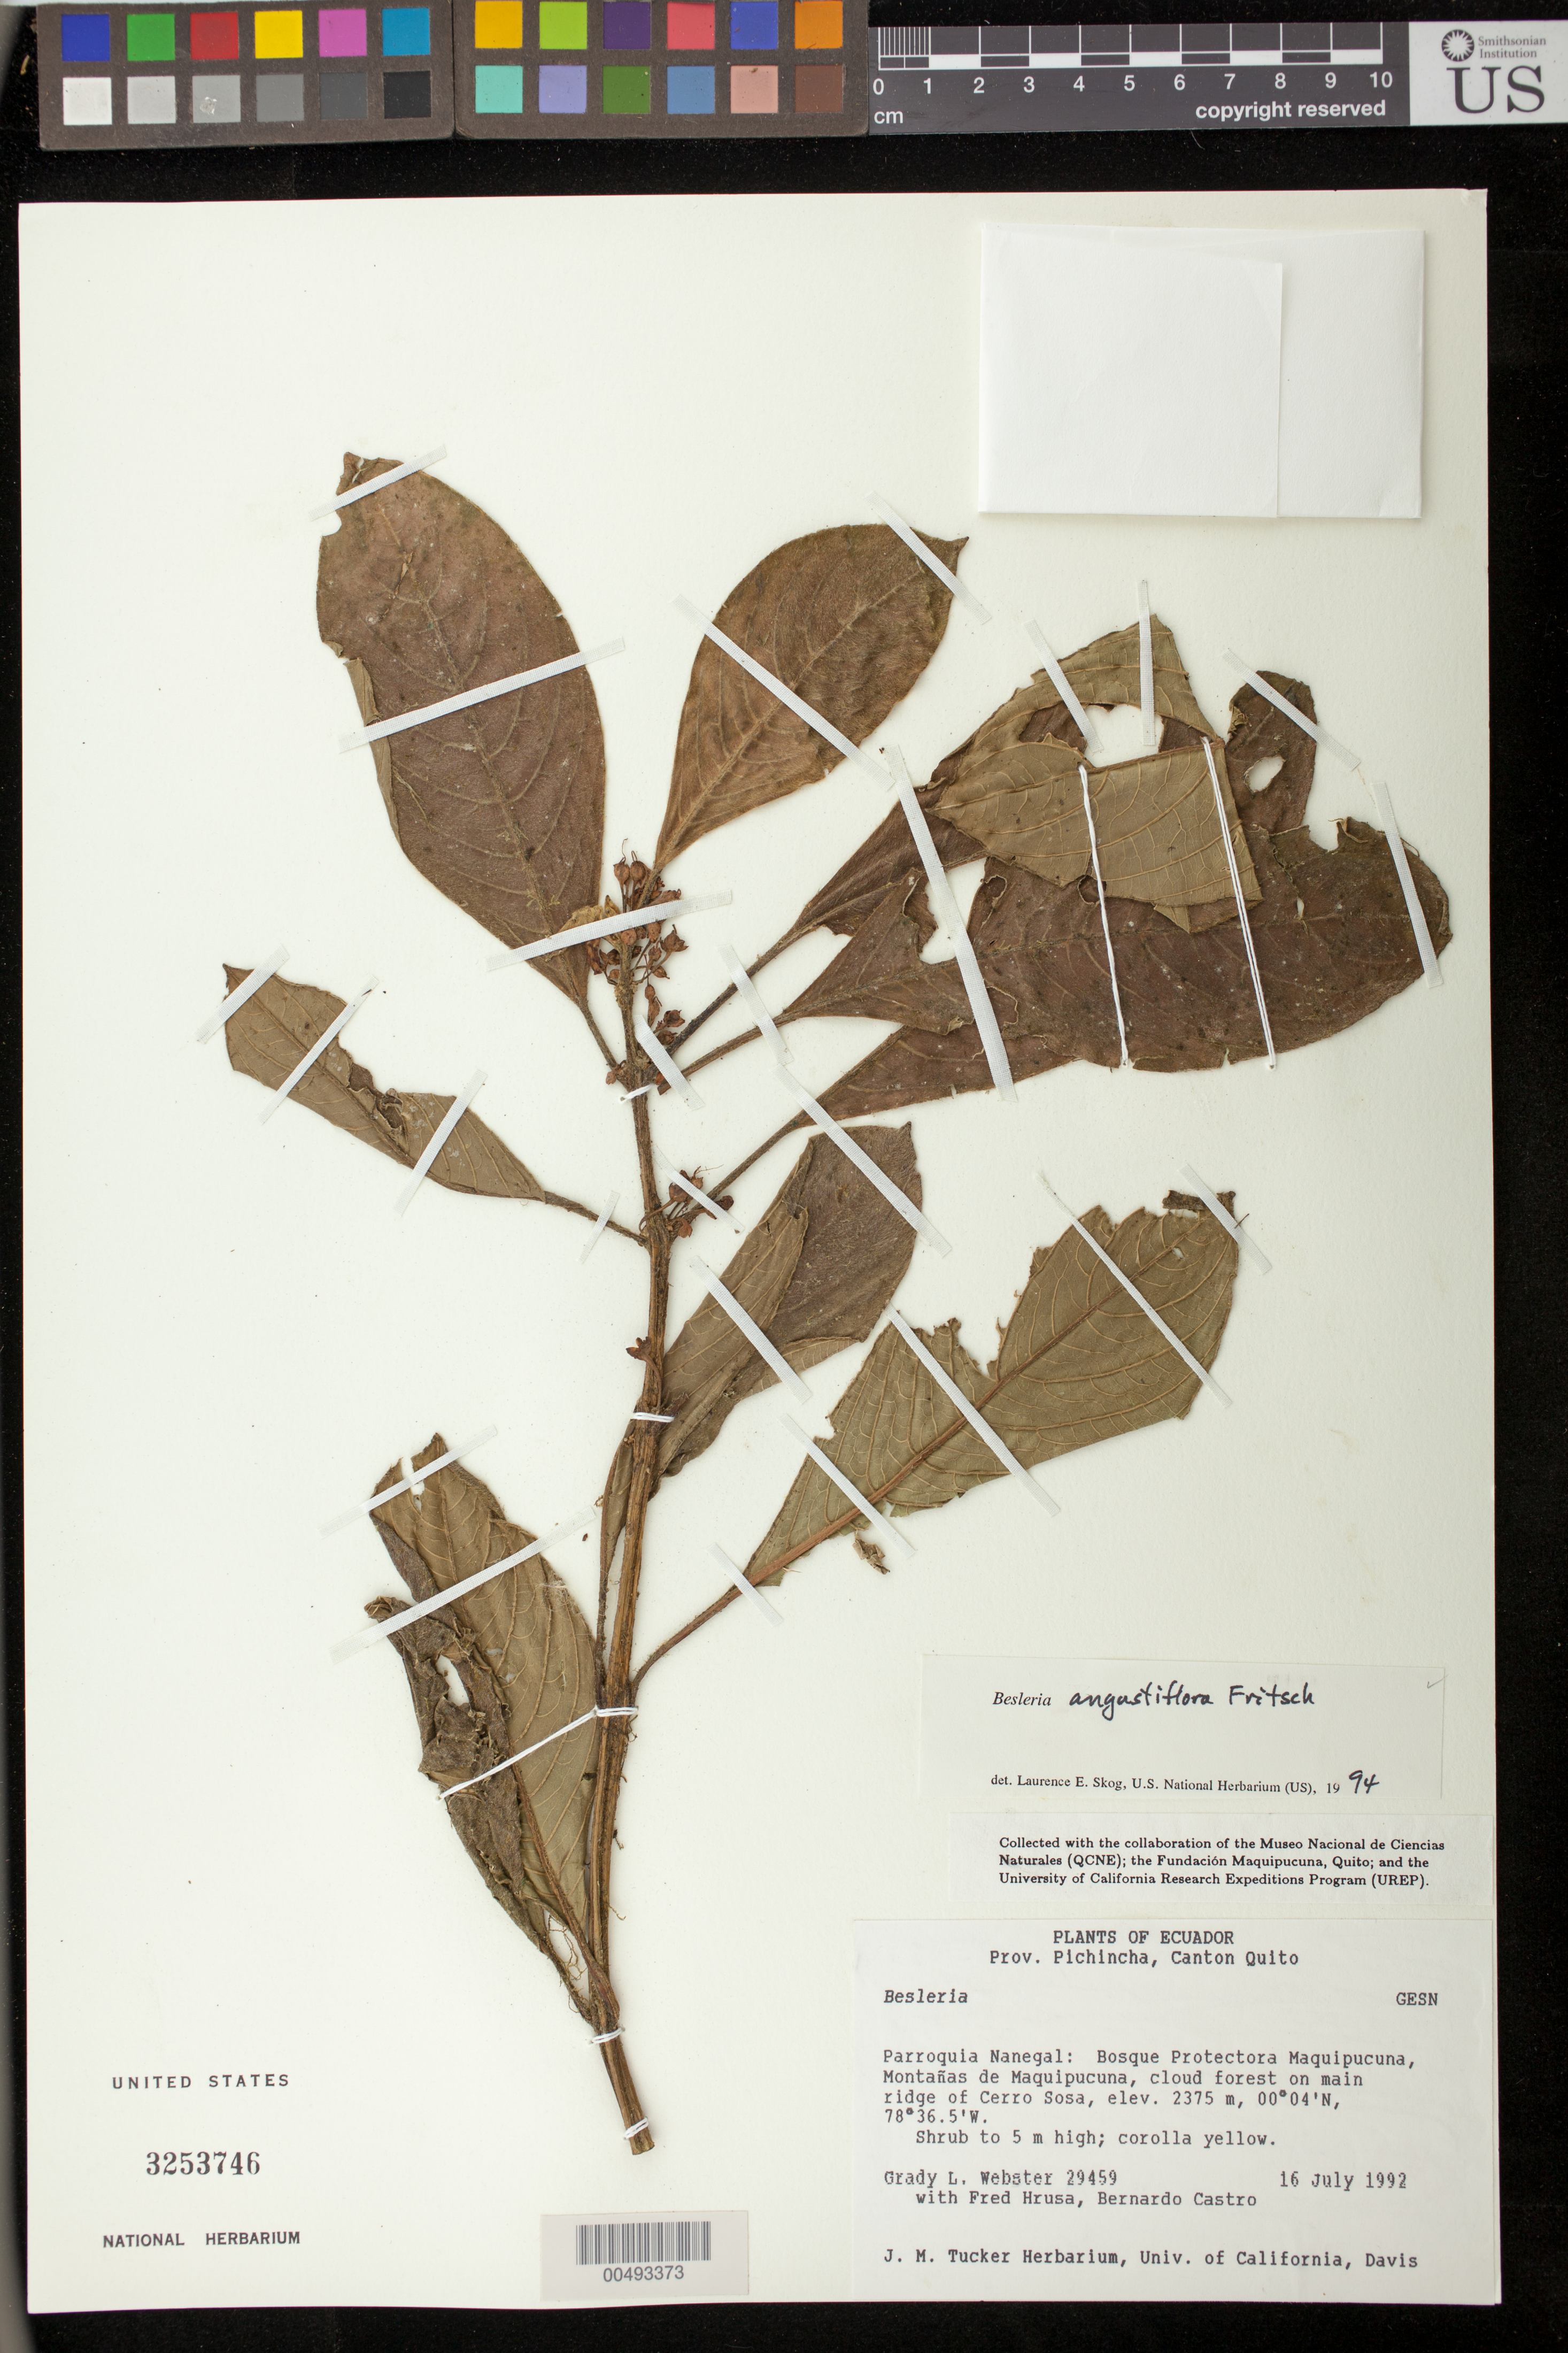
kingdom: Plantae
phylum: Tracheophyta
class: Magnoliopsida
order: Lamiales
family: Gesneriaceae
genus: Besleria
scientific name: Besleria angustiflora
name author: Fritsch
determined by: Clark, J. L., (SEL), The Marie Selby Botanical Garden (UNITED STATES)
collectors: G. L. Webster, G. Hrusa & B. Castro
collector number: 29459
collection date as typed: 16 Jul 1992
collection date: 1992-07-16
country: Ecuador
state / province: Pichincha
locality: Cantón Quito, Parroquia Nanegal. Bosque Protectora Maquipucuna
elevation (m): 2375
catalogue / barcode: US 3253746